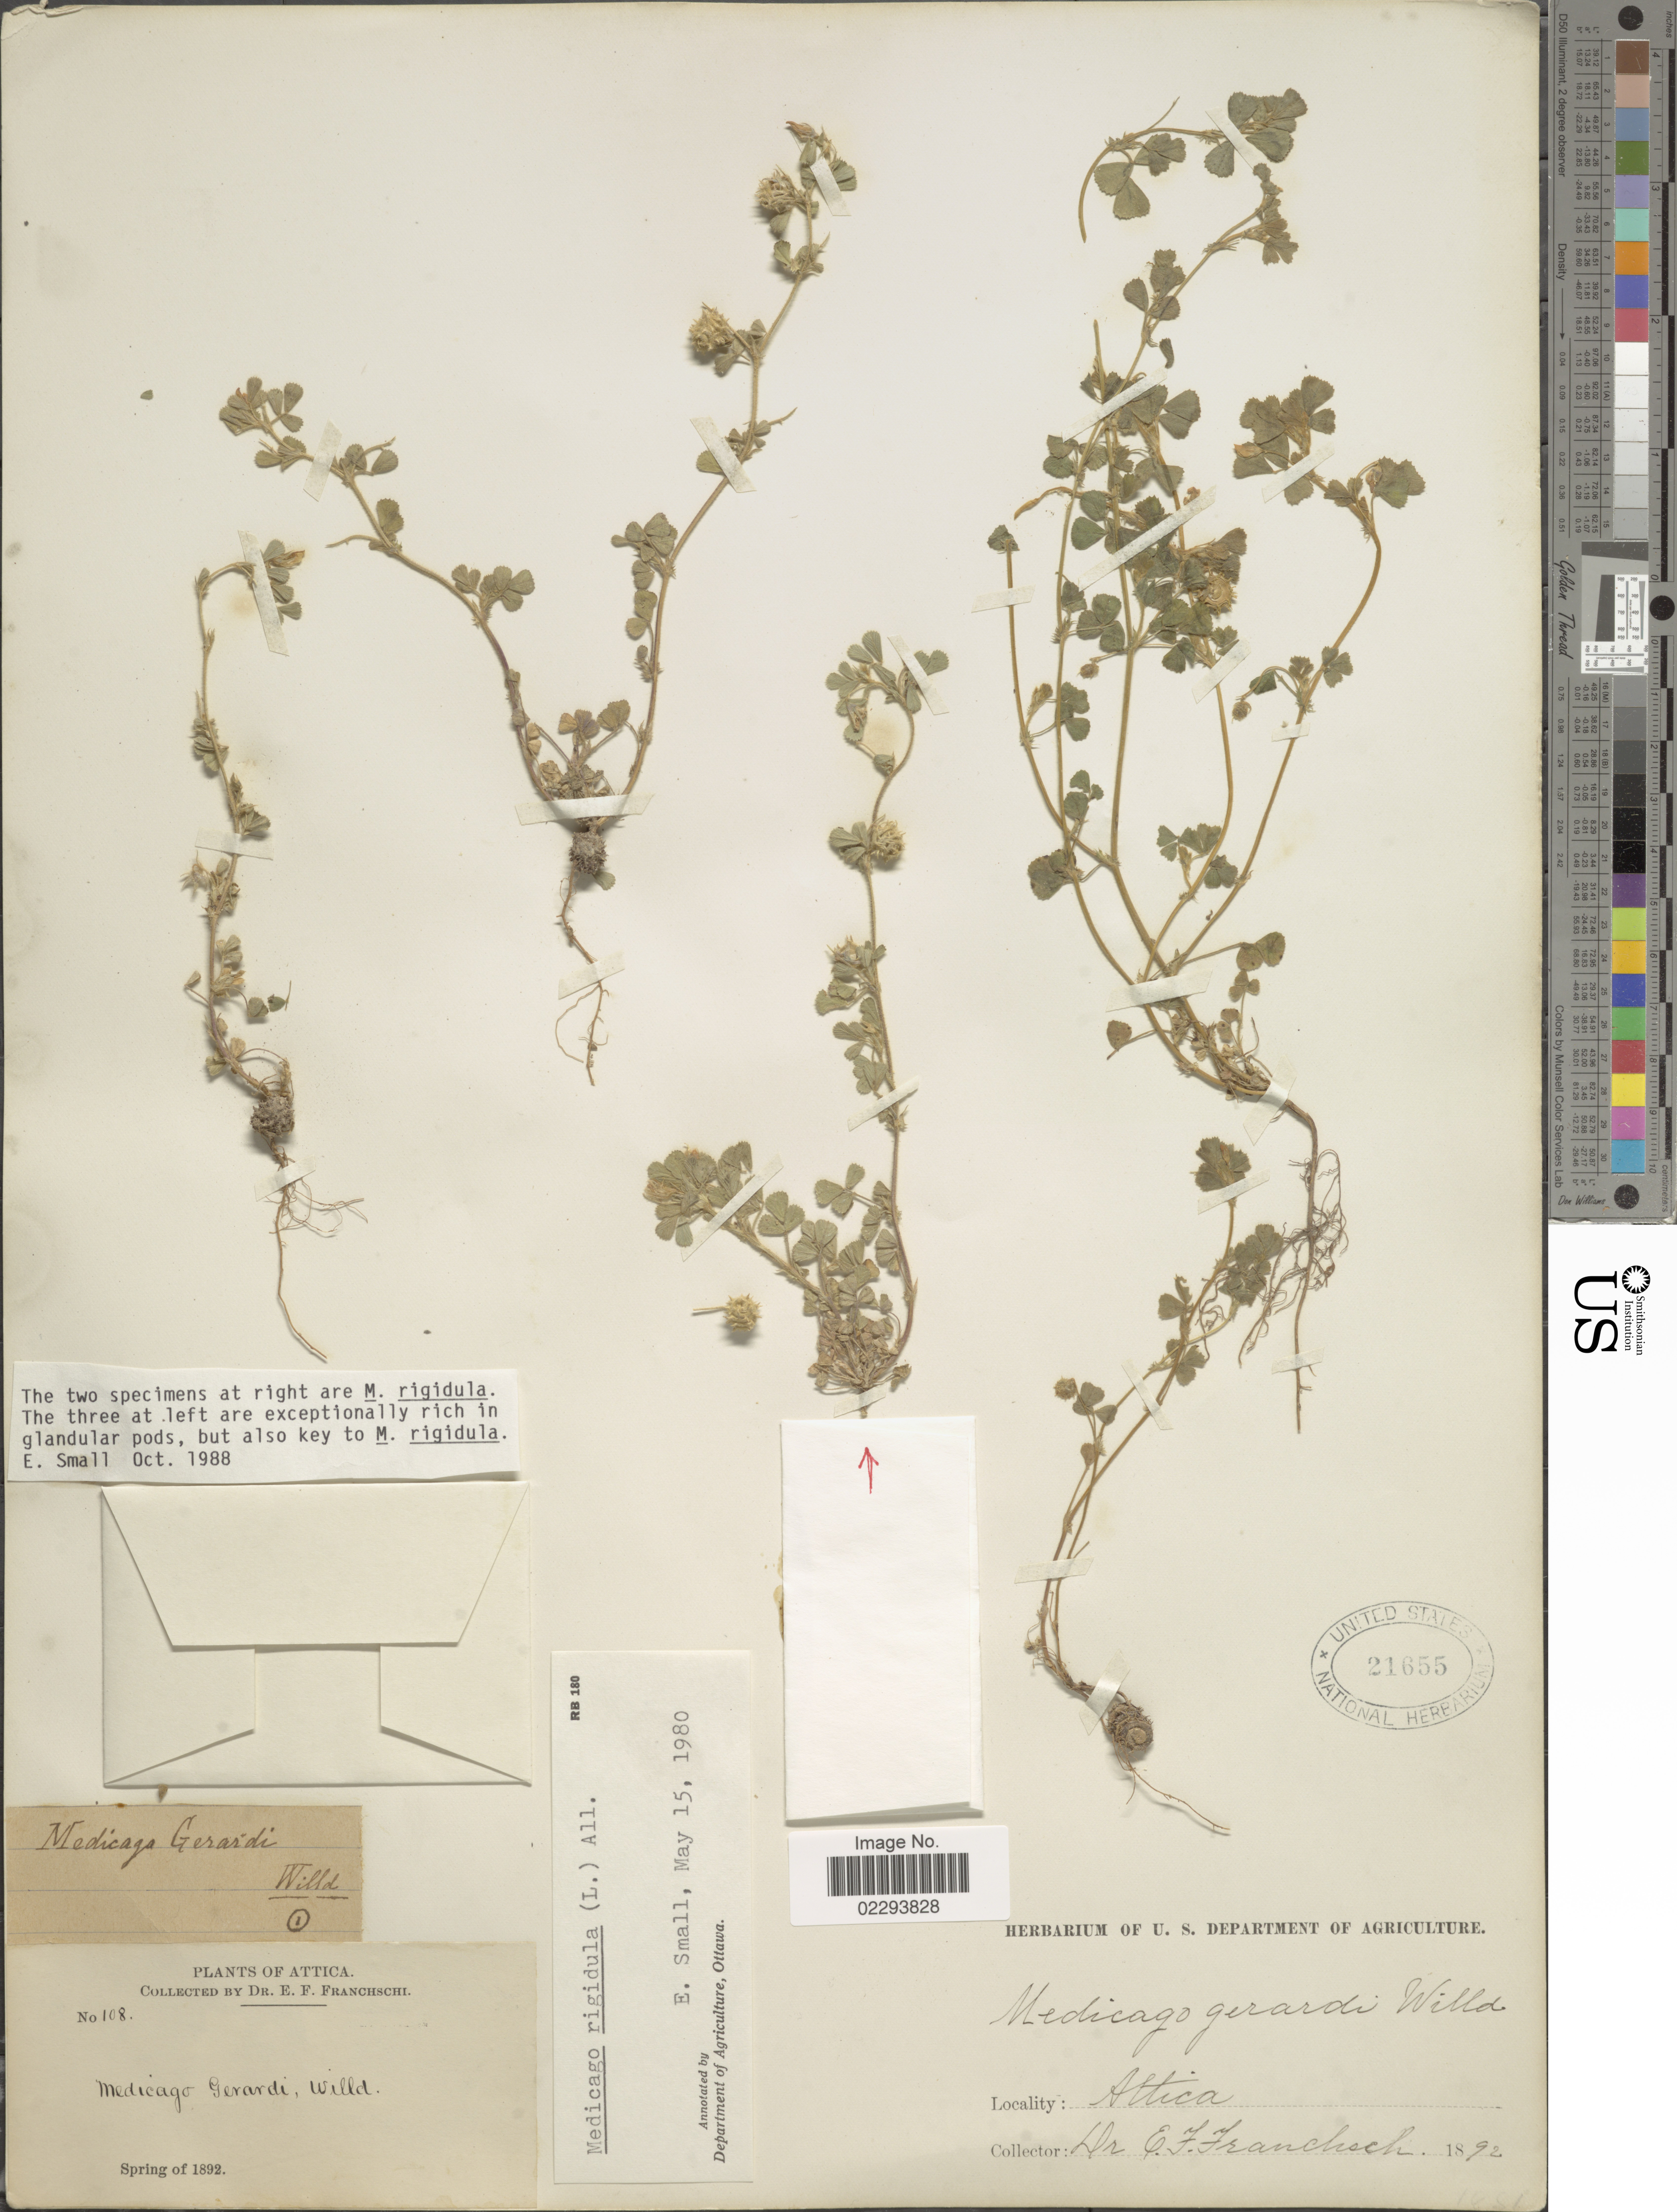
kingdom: Plantae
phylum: Tracheophyta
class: Magnoliopsida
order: Fabales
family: Fabaceae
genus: Medicago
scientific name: Medicago rigidula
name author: (L.) All.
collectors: E. Franchschi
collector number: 108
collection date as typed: Spring of 1892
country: Greece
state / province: Attica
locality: Attica.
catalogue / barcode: US 21655